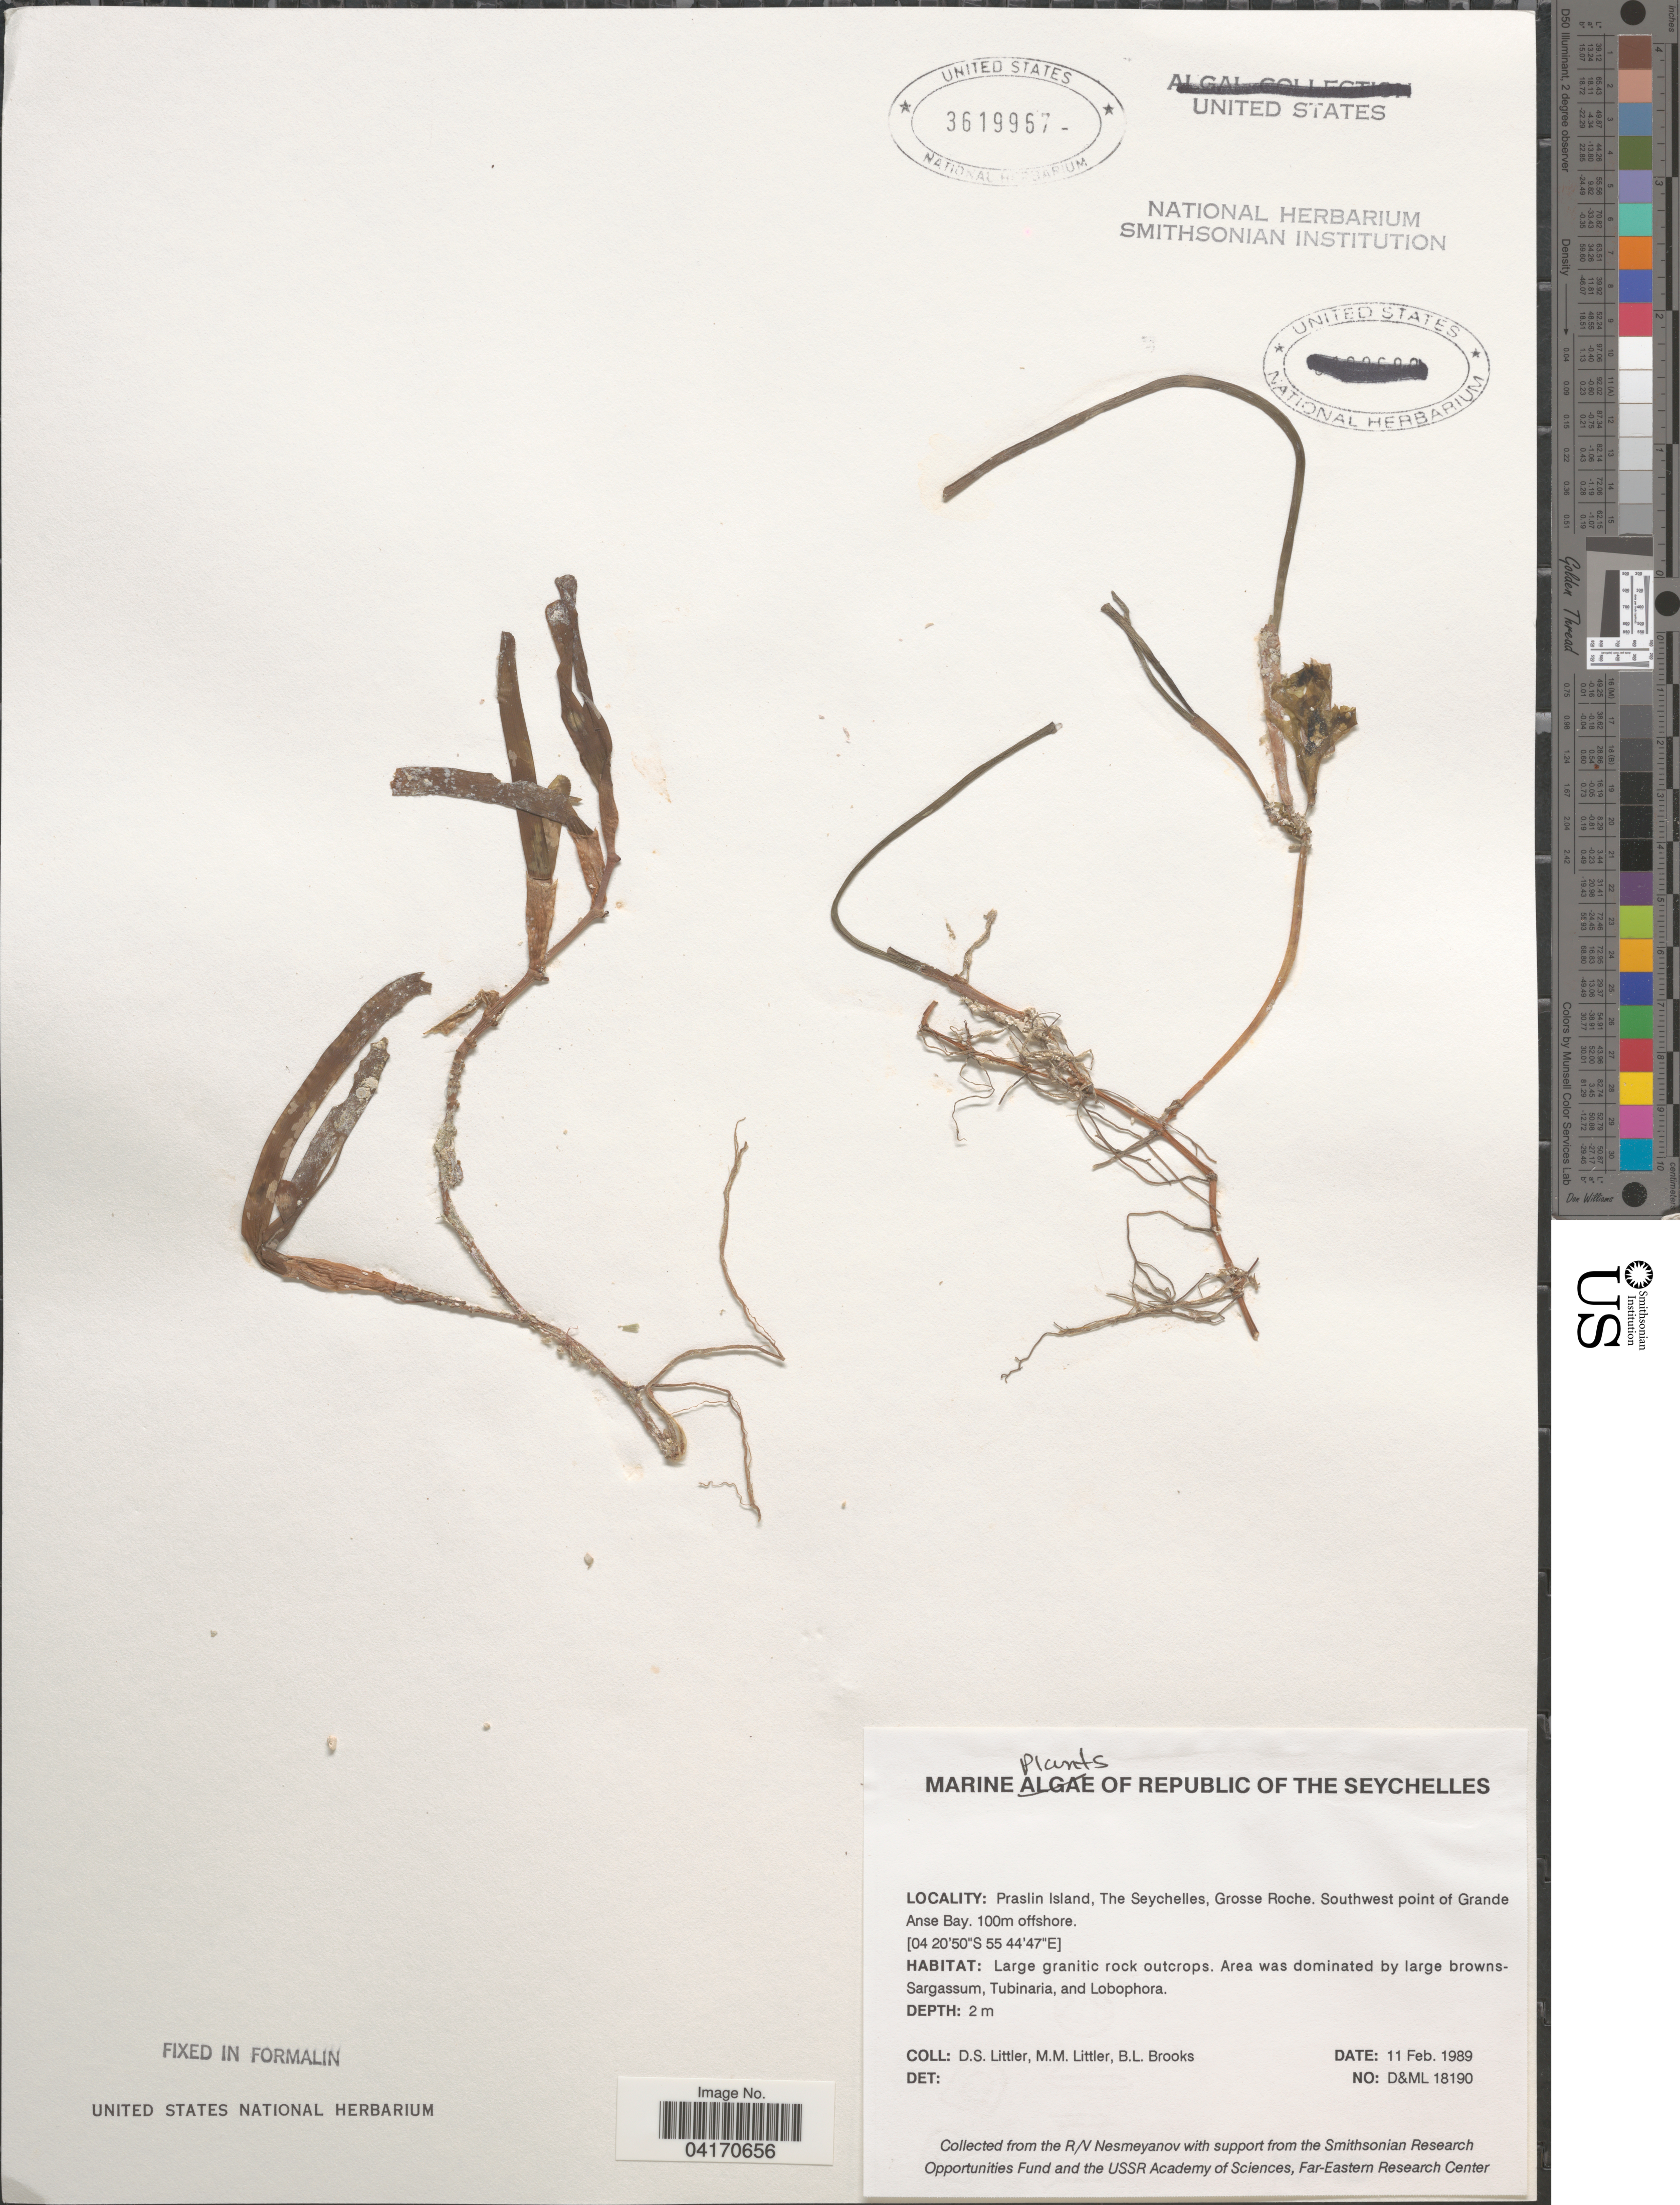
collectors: D. S. Littler & B. Brooks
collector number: D&ML 18190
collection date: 1989-02-11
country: Seychelles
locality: Republic of the Seychelles. Praslin Island, The Seychelles, Grosse Roche. Southwest point of Grande Anse Bay.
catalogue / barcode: US 3619967